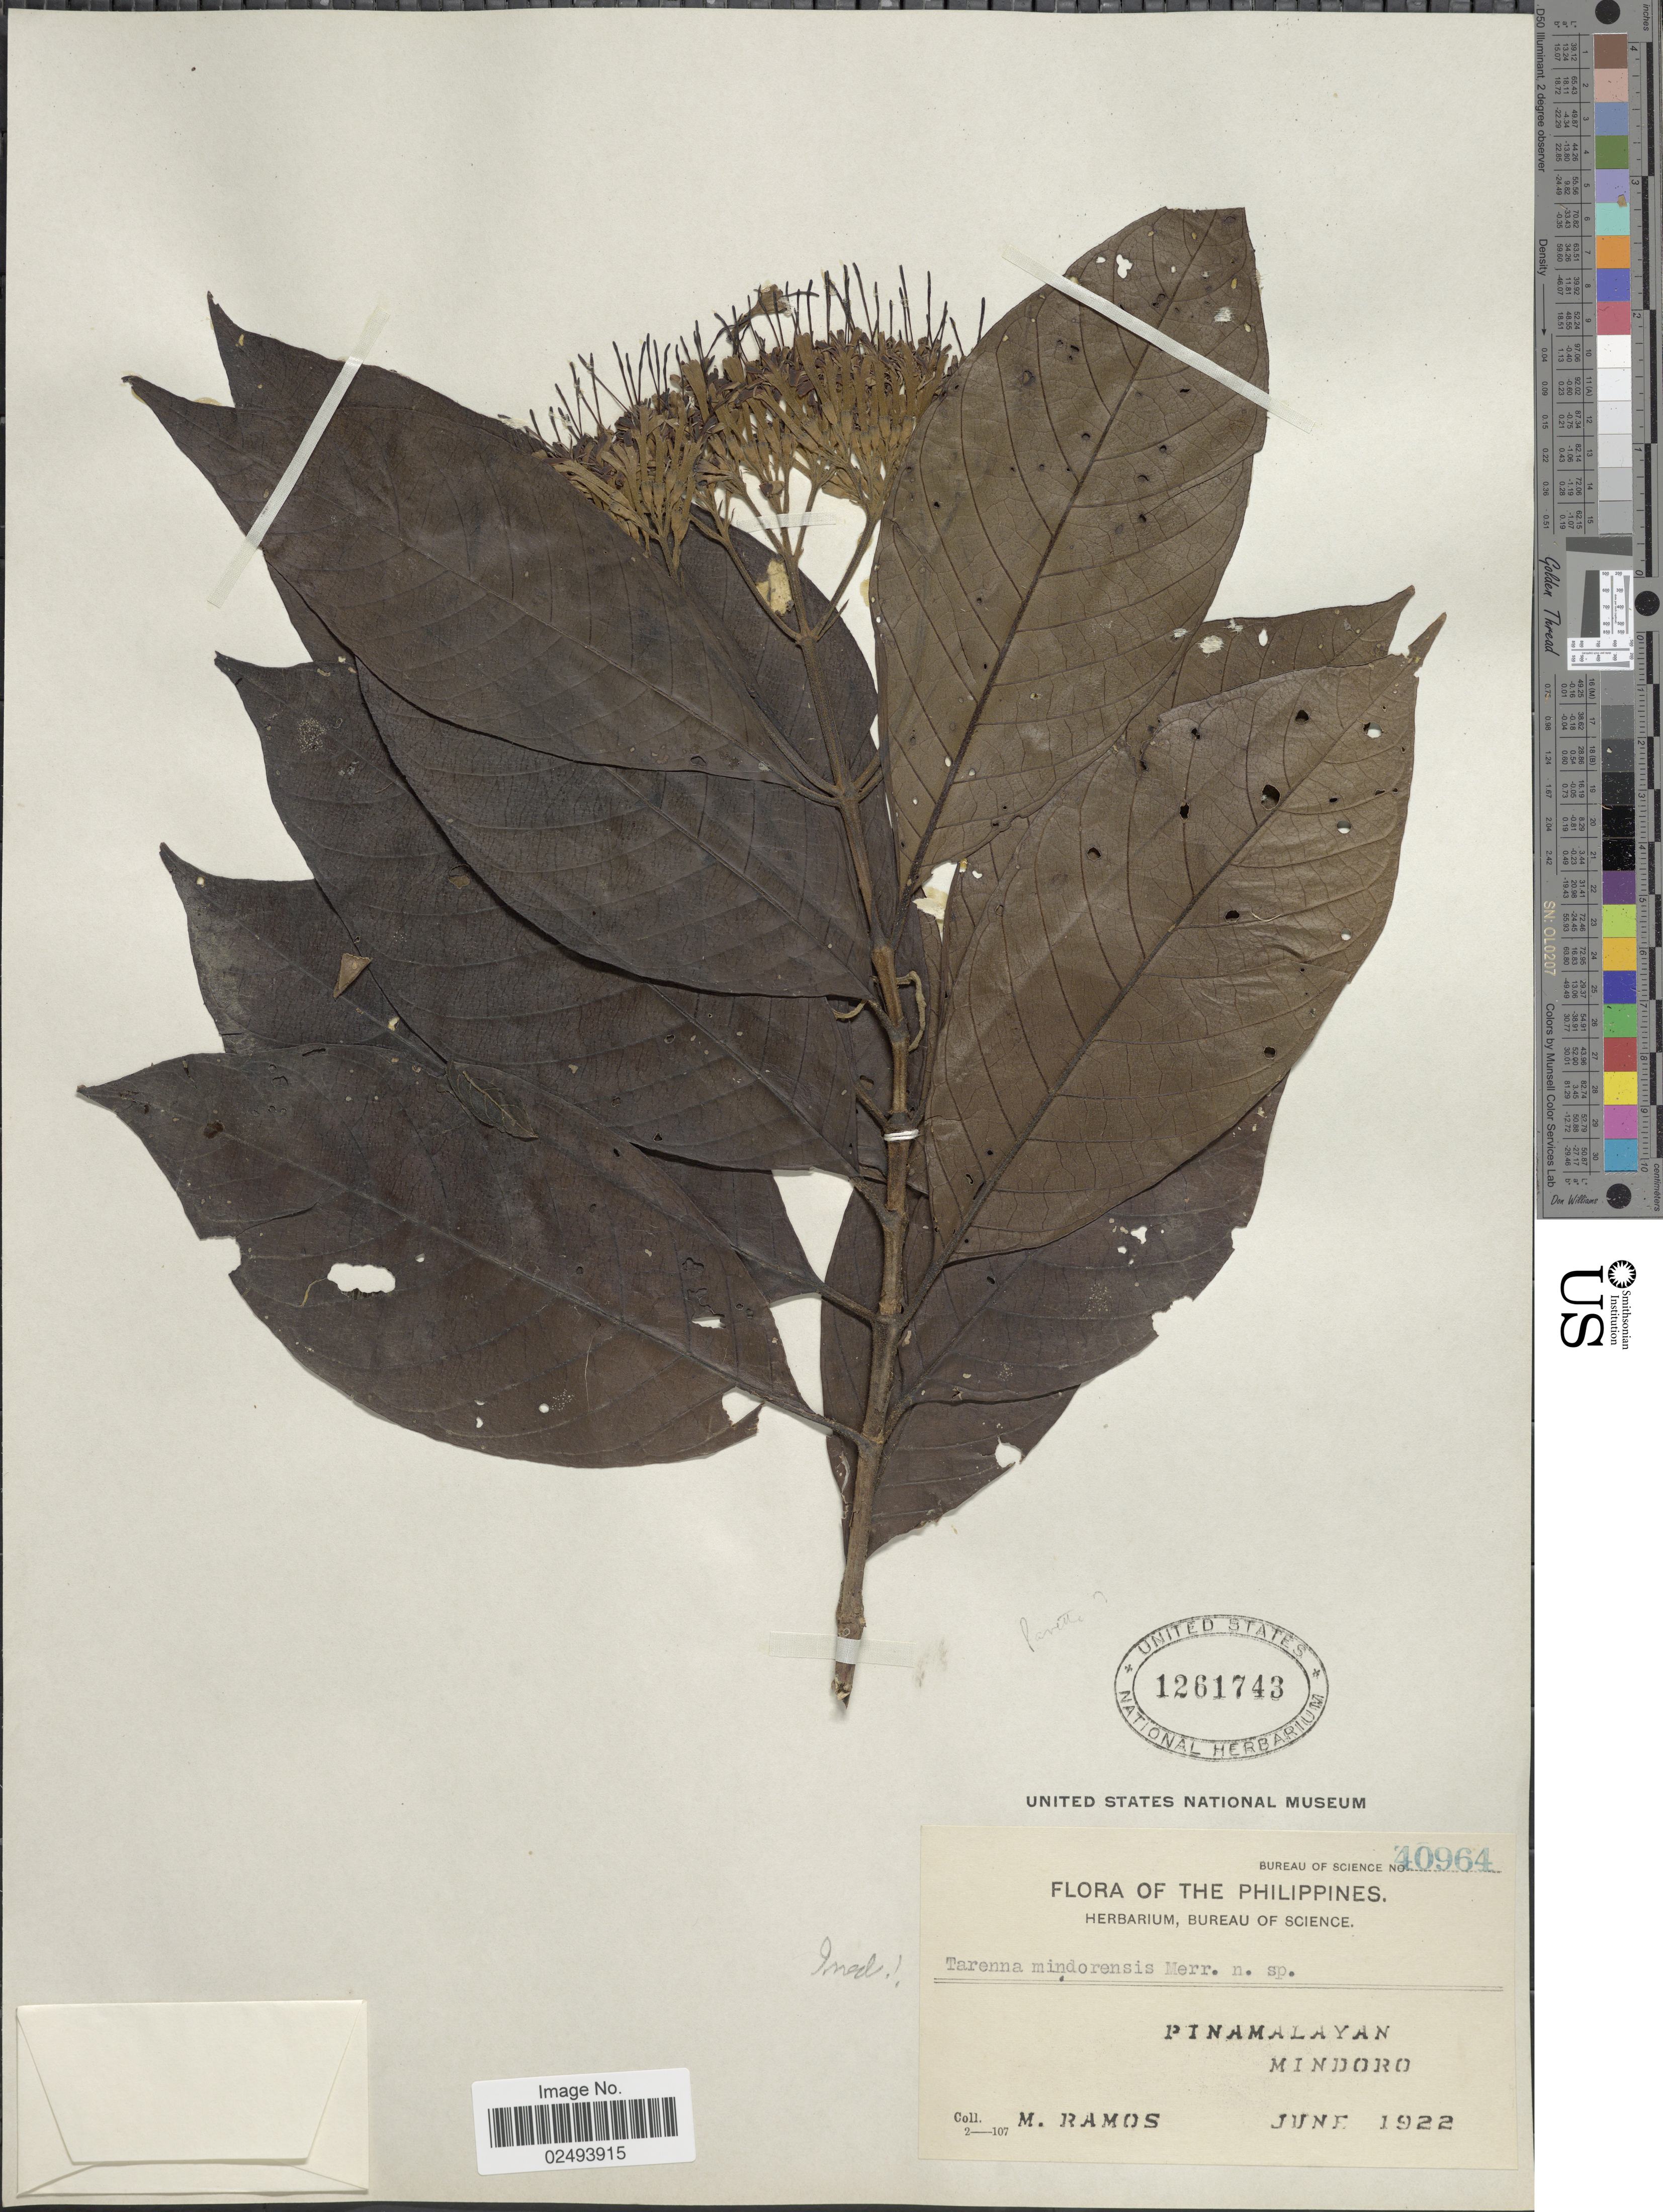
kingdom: Plantae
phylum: Tracheophyta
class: Magnoliopsida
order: Gentianales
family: Rubiaceae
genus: Tarenna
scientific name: Tarenna sp.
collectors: M. Ramos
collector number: Bureau of Science 40964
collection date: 1922-06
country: Philippines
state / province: Mimaropa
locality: Pinamalayan, Mindoro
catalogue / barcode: US 1261743